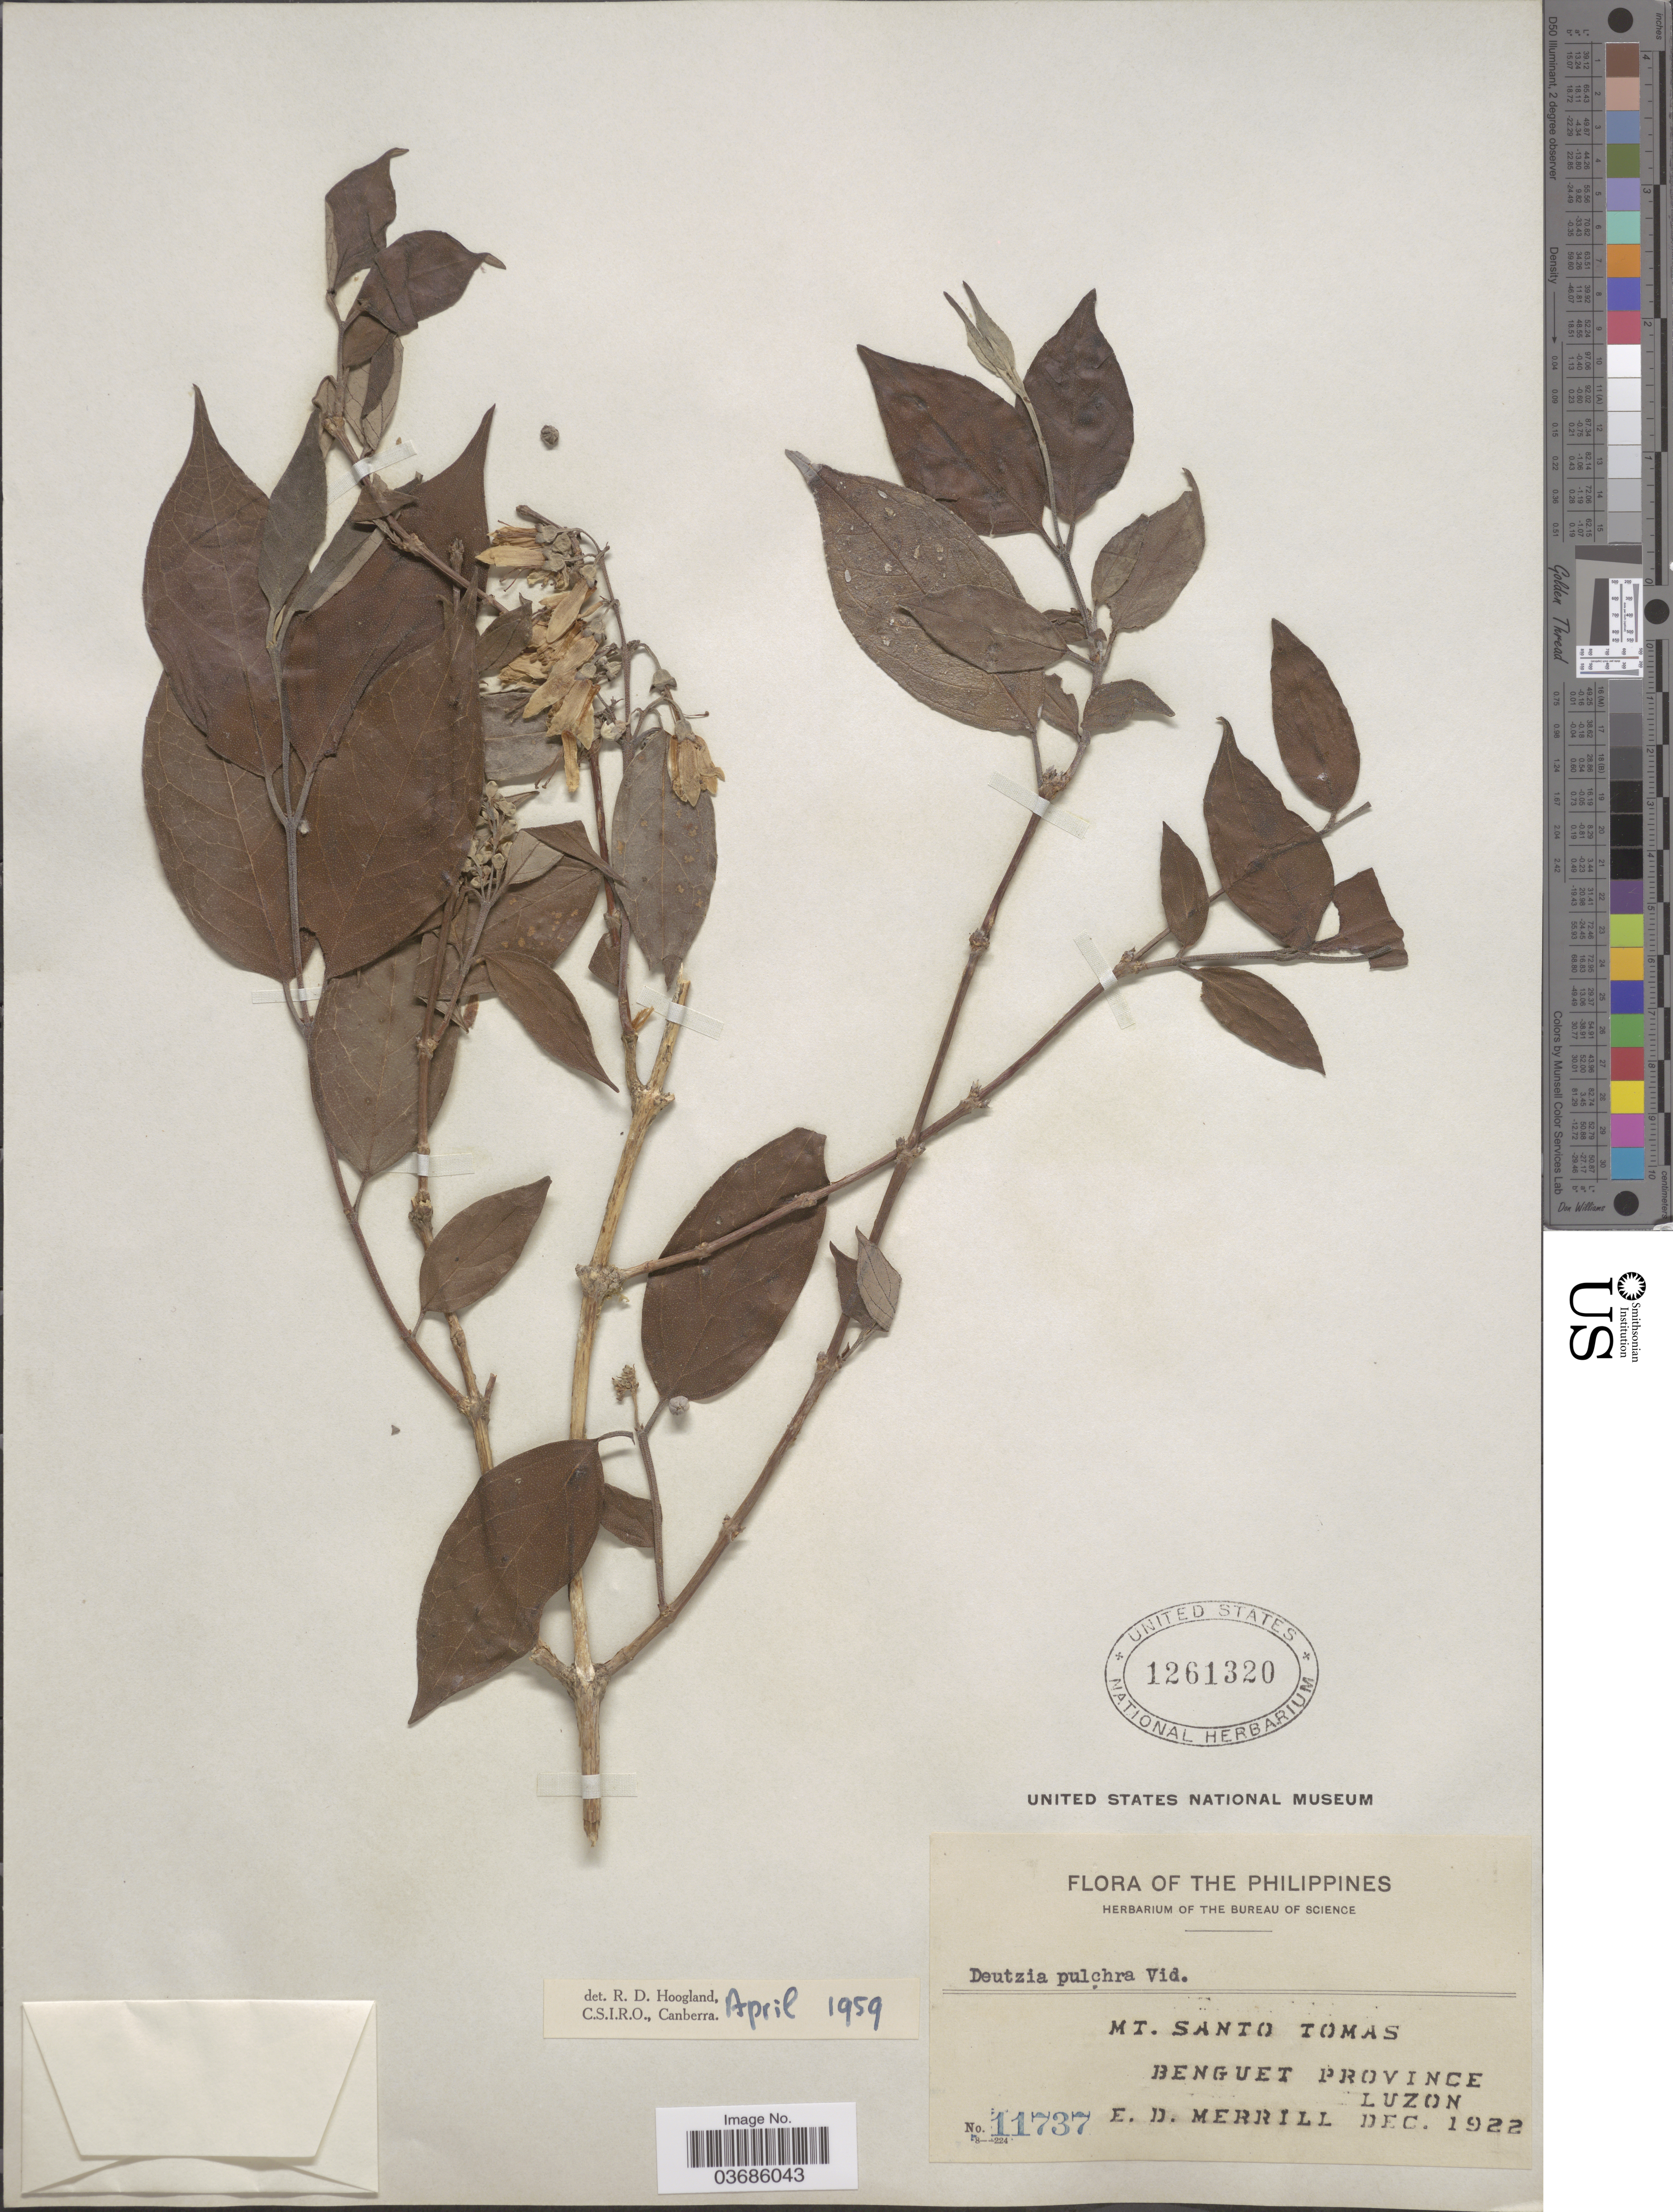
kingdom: Plantae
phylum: Tracheophyta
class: Magnoliopsida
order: Cornales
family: Hydrangeaceae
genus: Deutzia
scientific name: Deutzia pulchra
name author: Vidal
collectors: E. D. Merrill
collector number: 11737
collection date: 1922-12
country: Philippines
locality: Mt. Santo Tomas. Benguet Province. Luzon.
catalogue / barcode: US 1261320